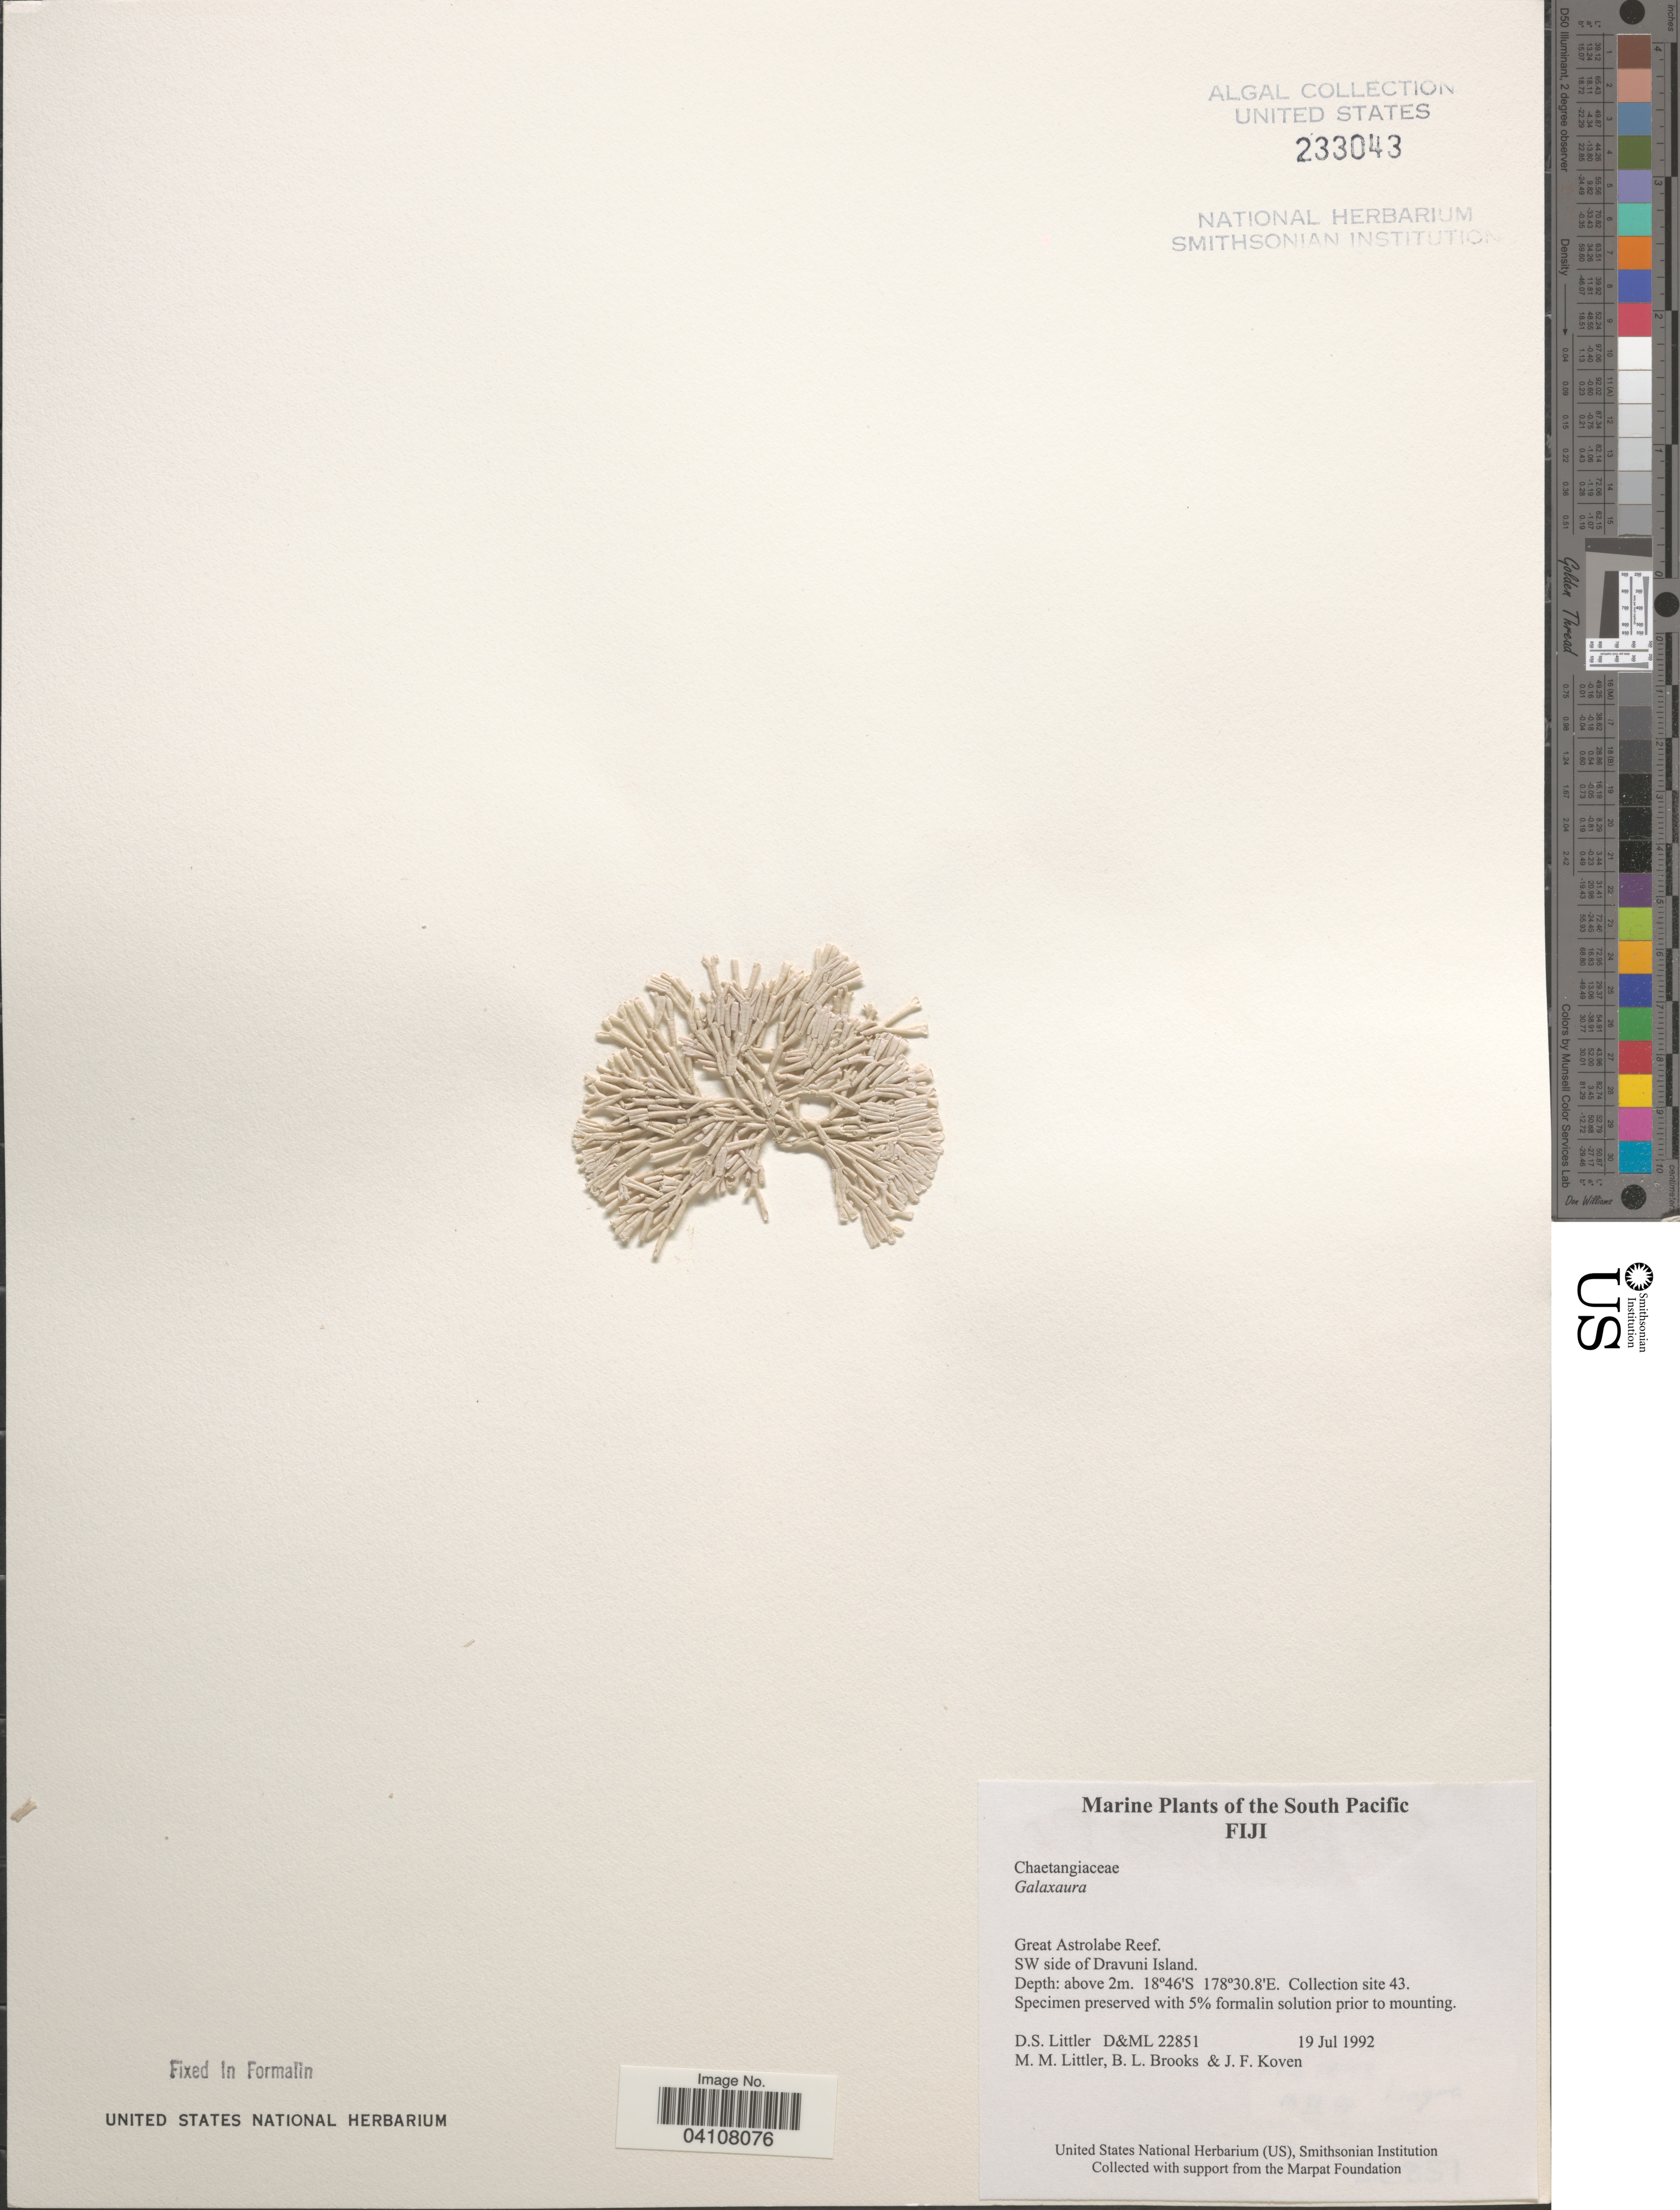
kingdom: Plantae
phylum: Rhodophyta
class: Florideophyceae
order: Nemaliales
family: Galaxauraceae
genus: Galaxaura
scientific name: Galaxaura sp.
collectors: D. S. Littler, B. Brooks & J. Koven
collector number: D&ML22851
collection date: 1992-07-19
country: Fiji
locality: The South Pacific. Great Astrolabe Reef. SW side of Dravuni Island. Collection site 43.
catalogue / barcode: US 233043